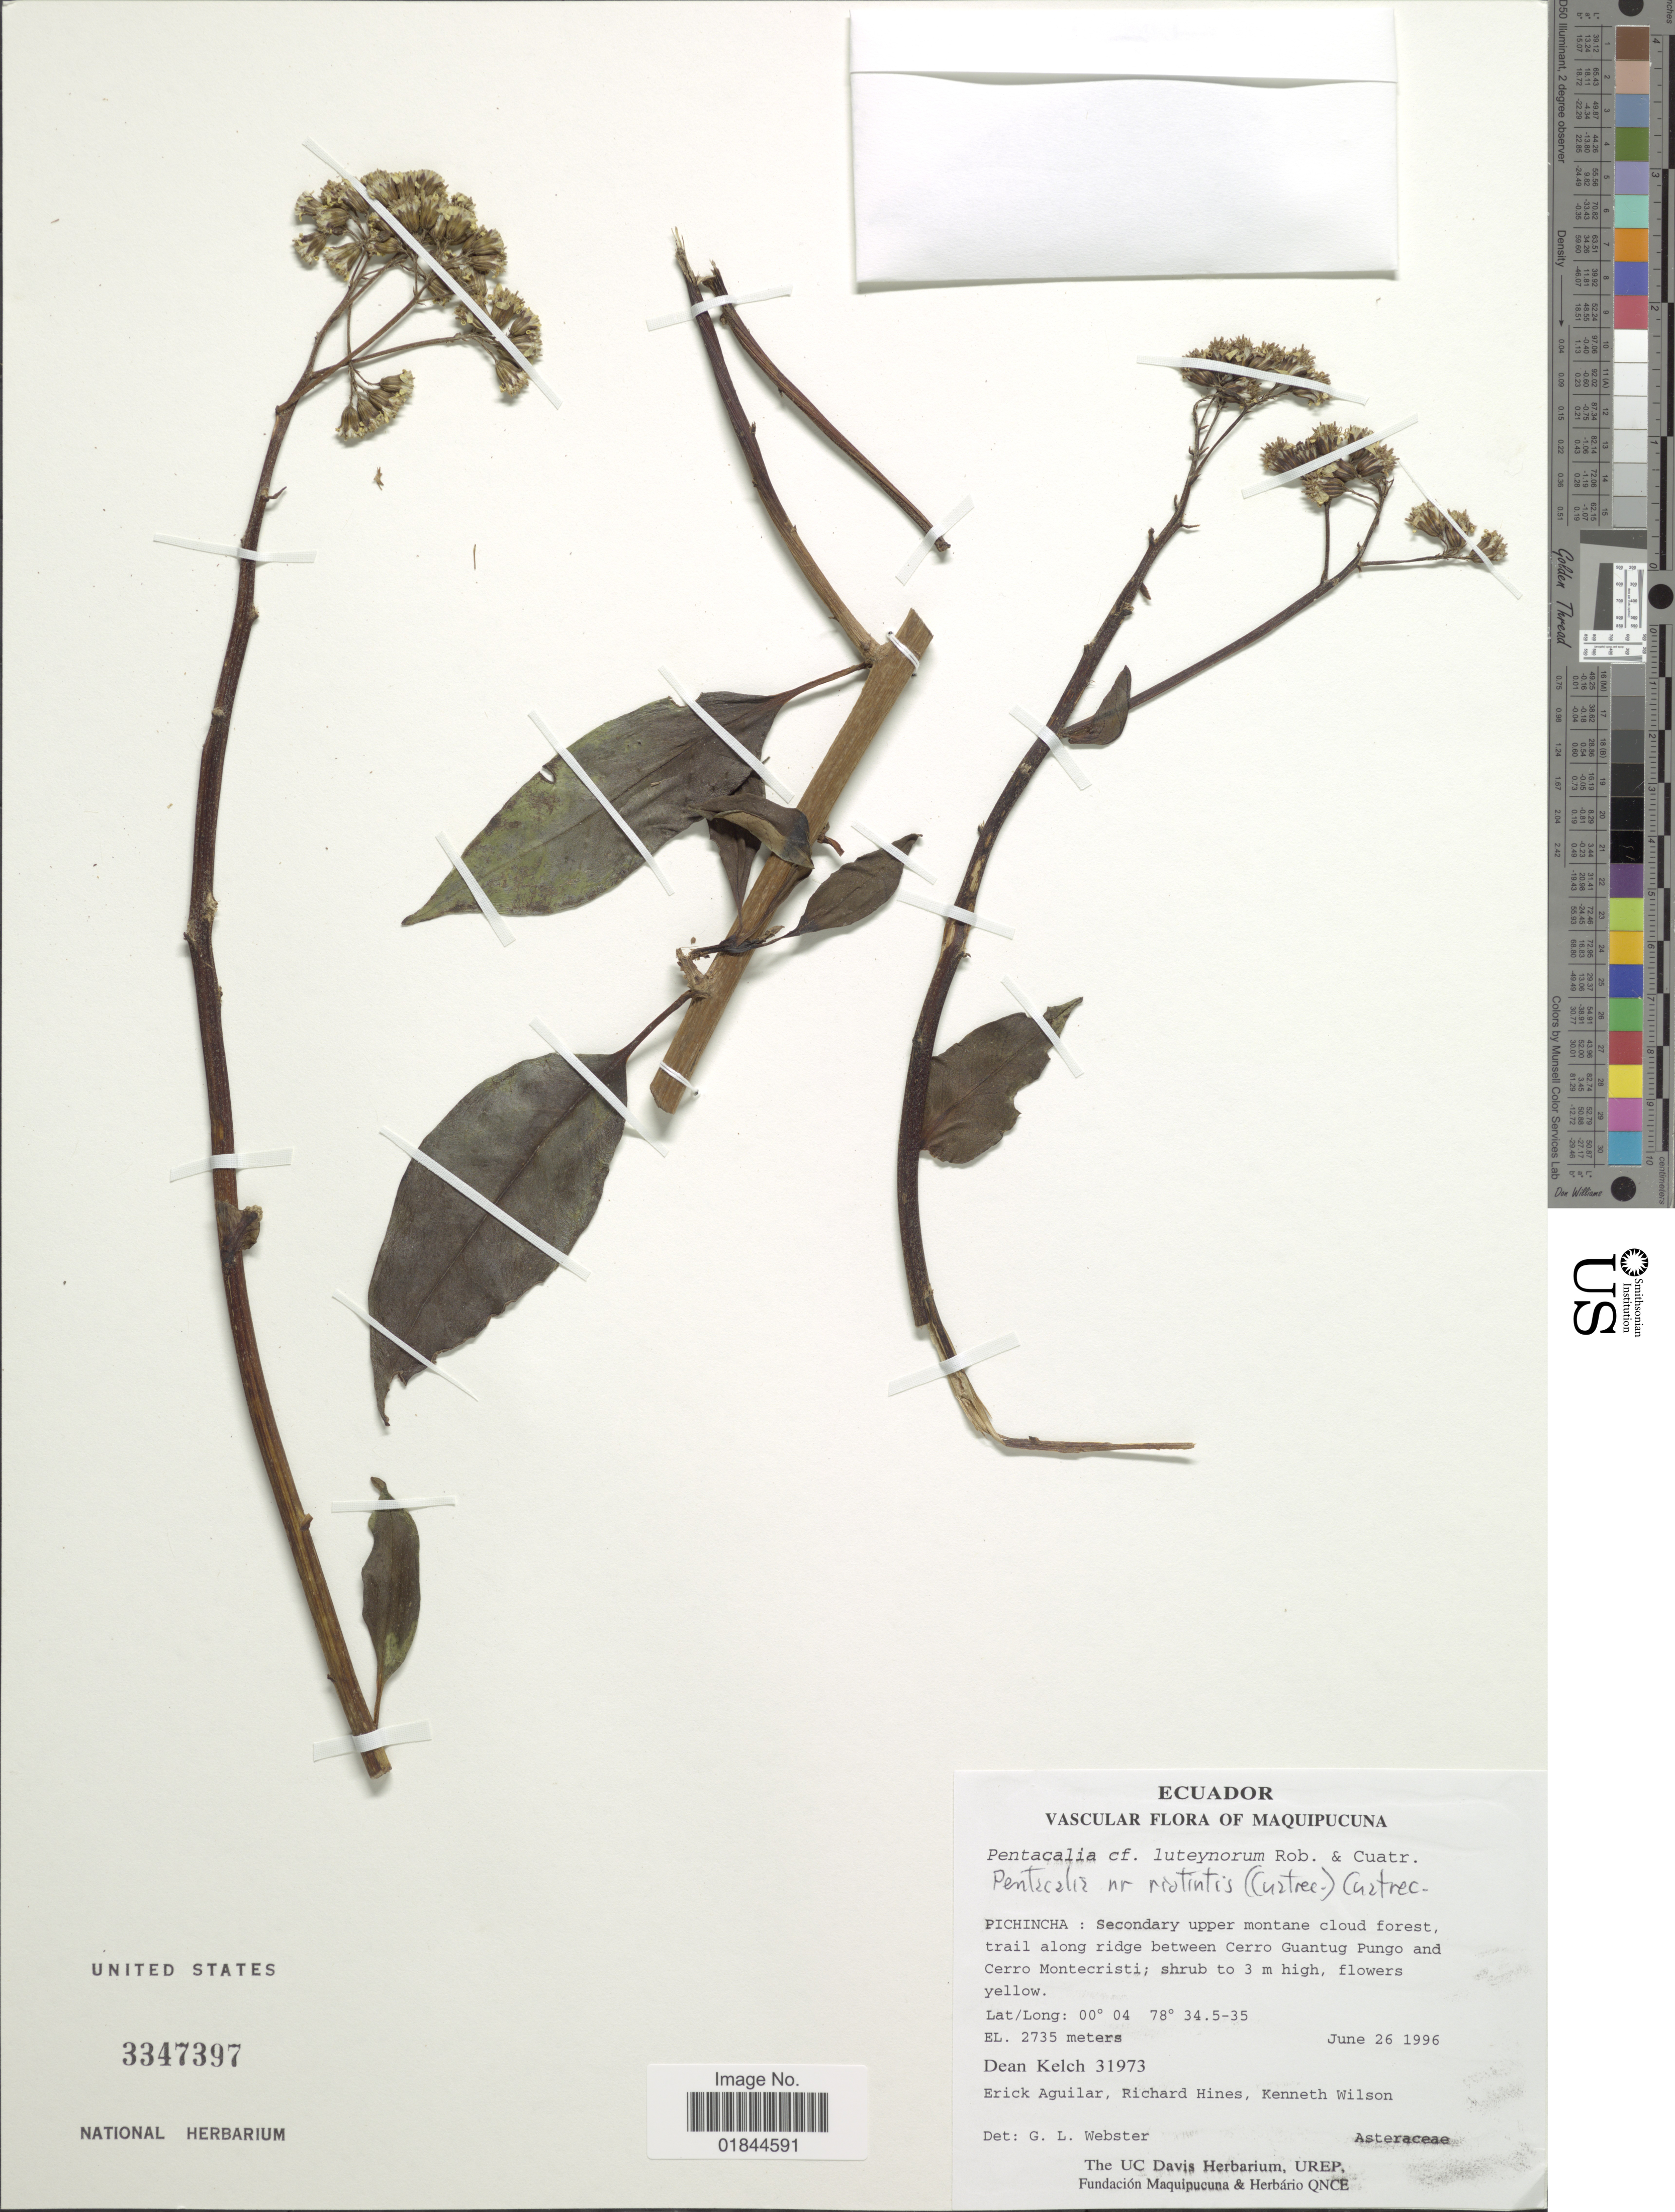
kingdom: Plantae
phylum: Tracheophyta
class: Magnoliopsida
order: Asterales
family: Asteraceae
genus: Pentacalia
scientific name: Pentacalia riotintis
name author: (Cuatrec.) Cuatrec.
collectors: D. Kelch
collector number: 31973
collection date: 1996-06-26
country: Ecuador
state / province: Pichincha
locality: Along ridge between Cerro Guantug Pungo and Cerro Montecristi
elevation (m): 2735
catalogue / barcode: US 3347397